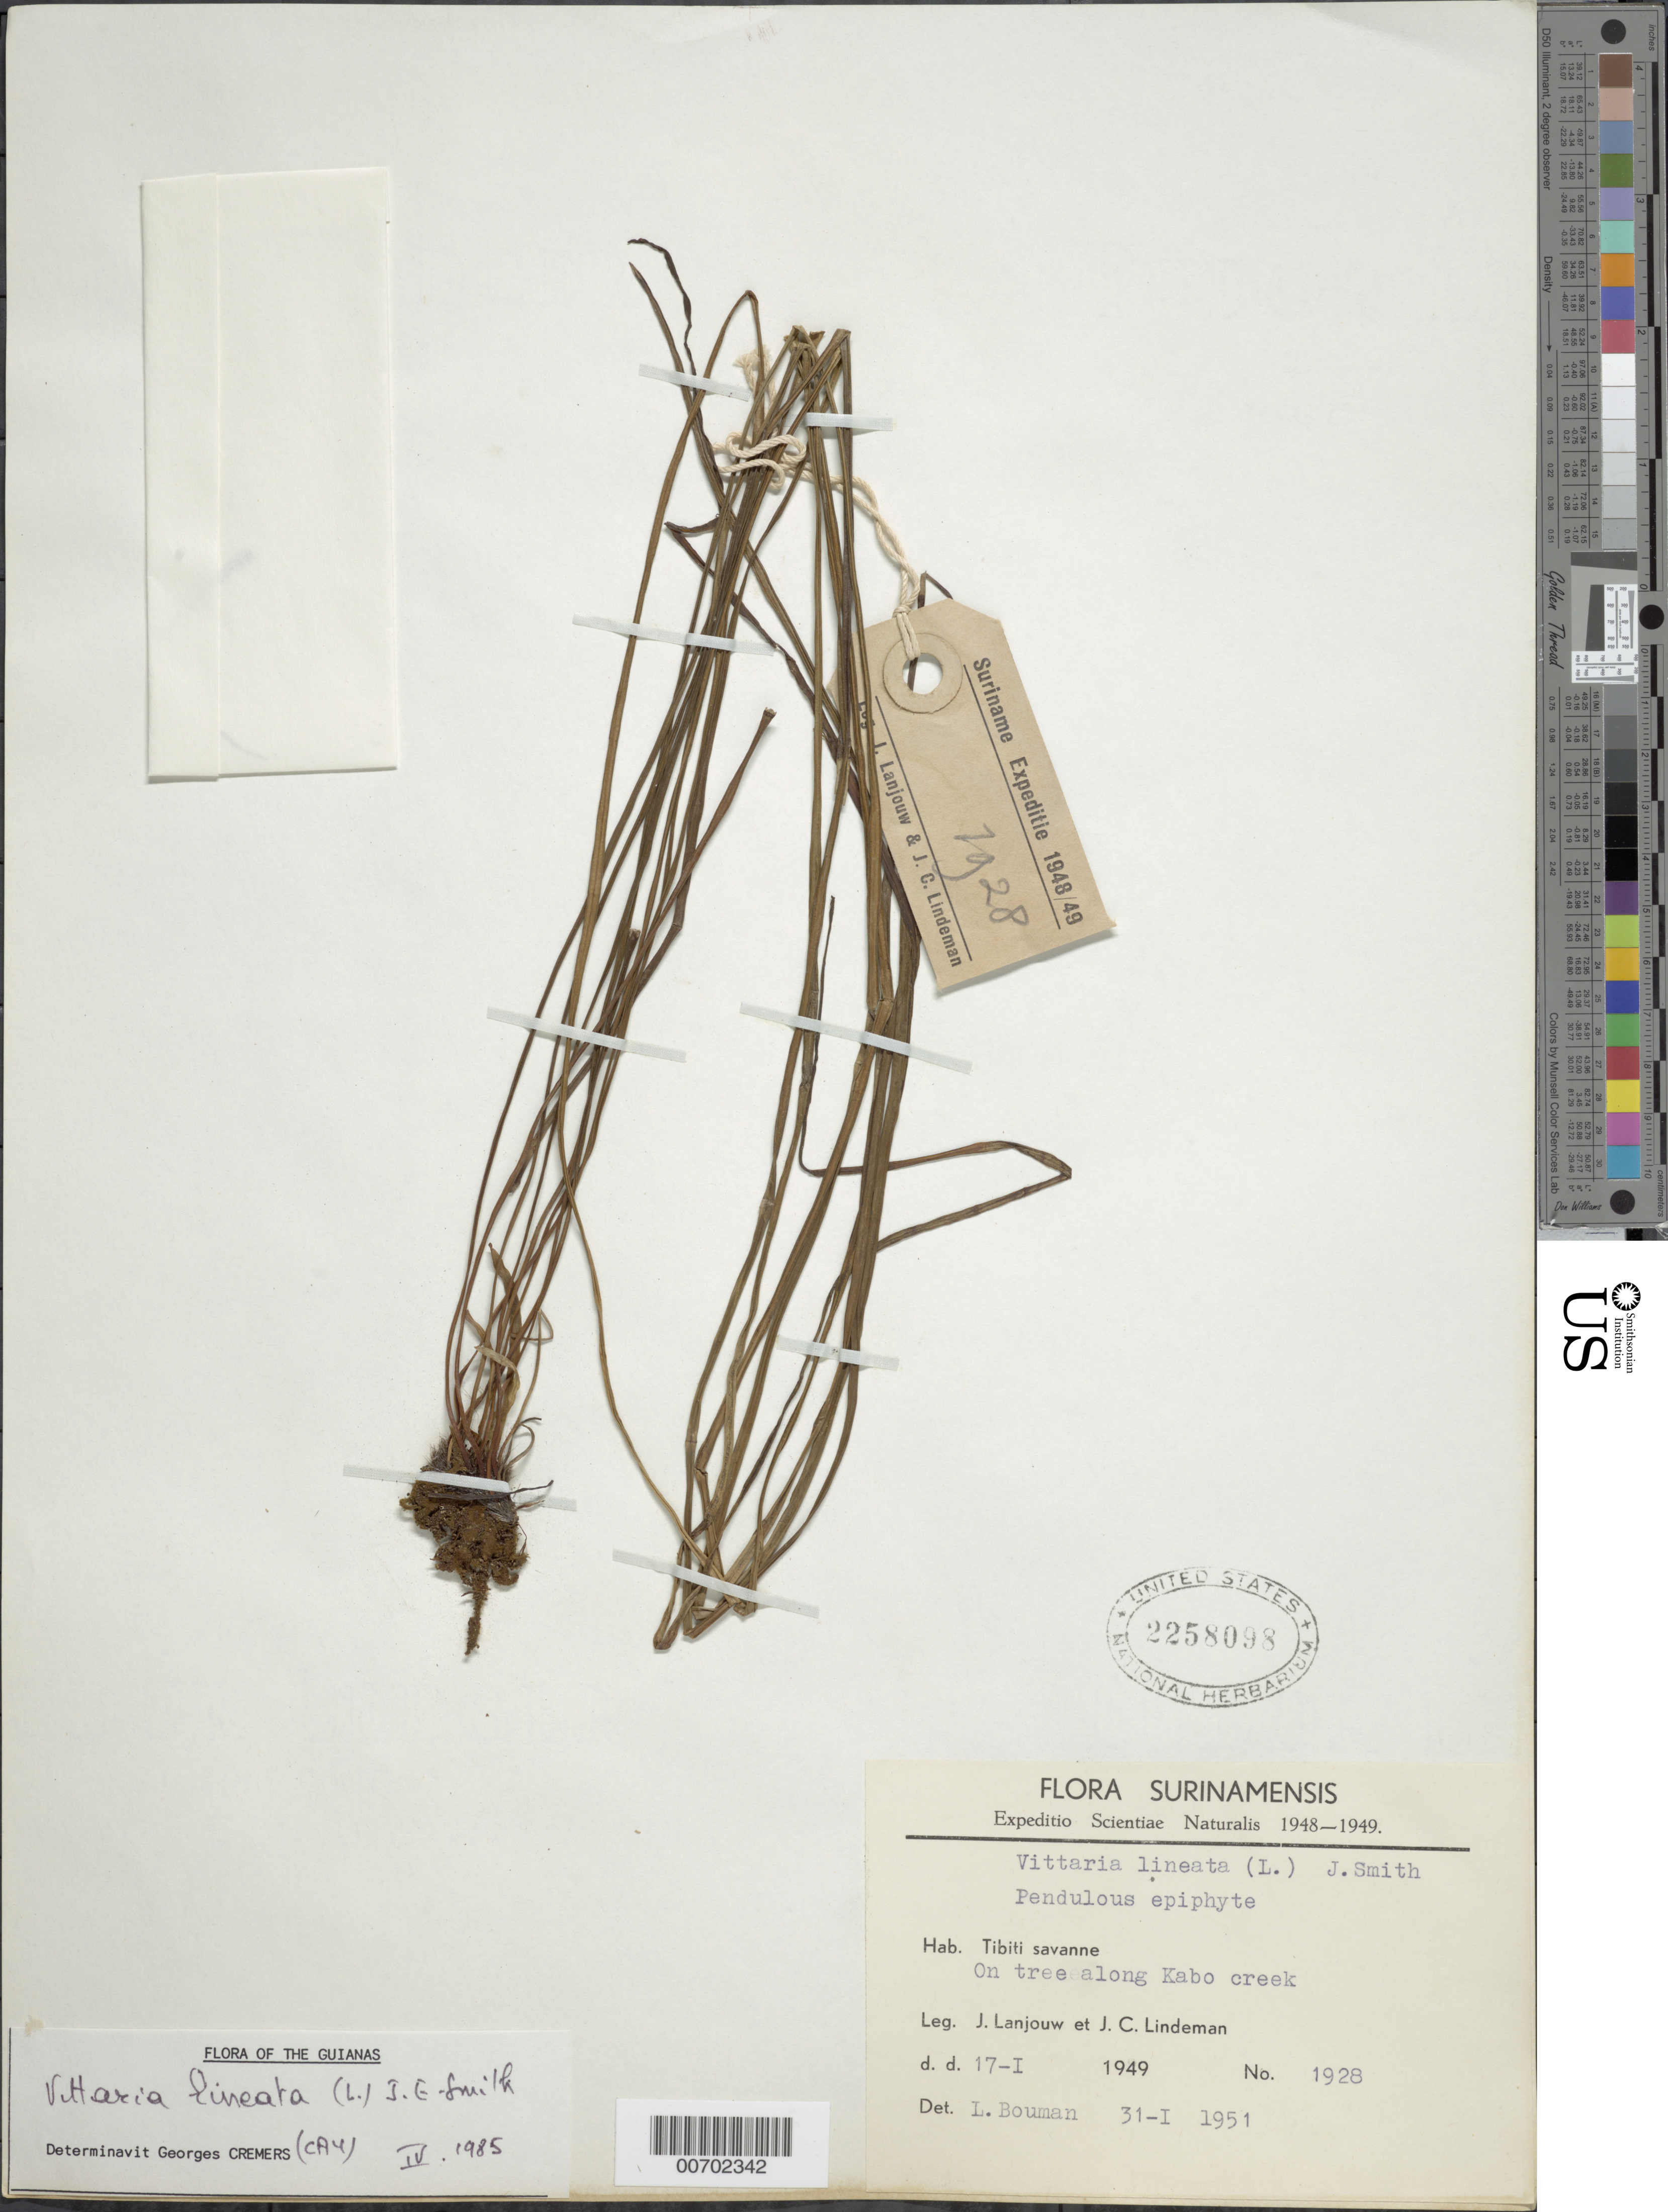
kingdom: Plantae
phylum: Tracheophyta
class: Polypodiopsida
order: Polypodiales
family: Pteridaceae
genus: Vittaria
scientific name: Vittaria lineata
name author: (L.) Sm.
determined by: Cremers, Georges A.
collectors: J. Lanjouw & J. C. Lindeman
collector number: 51 1928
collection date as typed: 31-Jan-51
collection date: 1951-01-31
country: Suriname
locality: Tibiti savanna, along Kabo Creek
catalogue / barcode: US 2258098